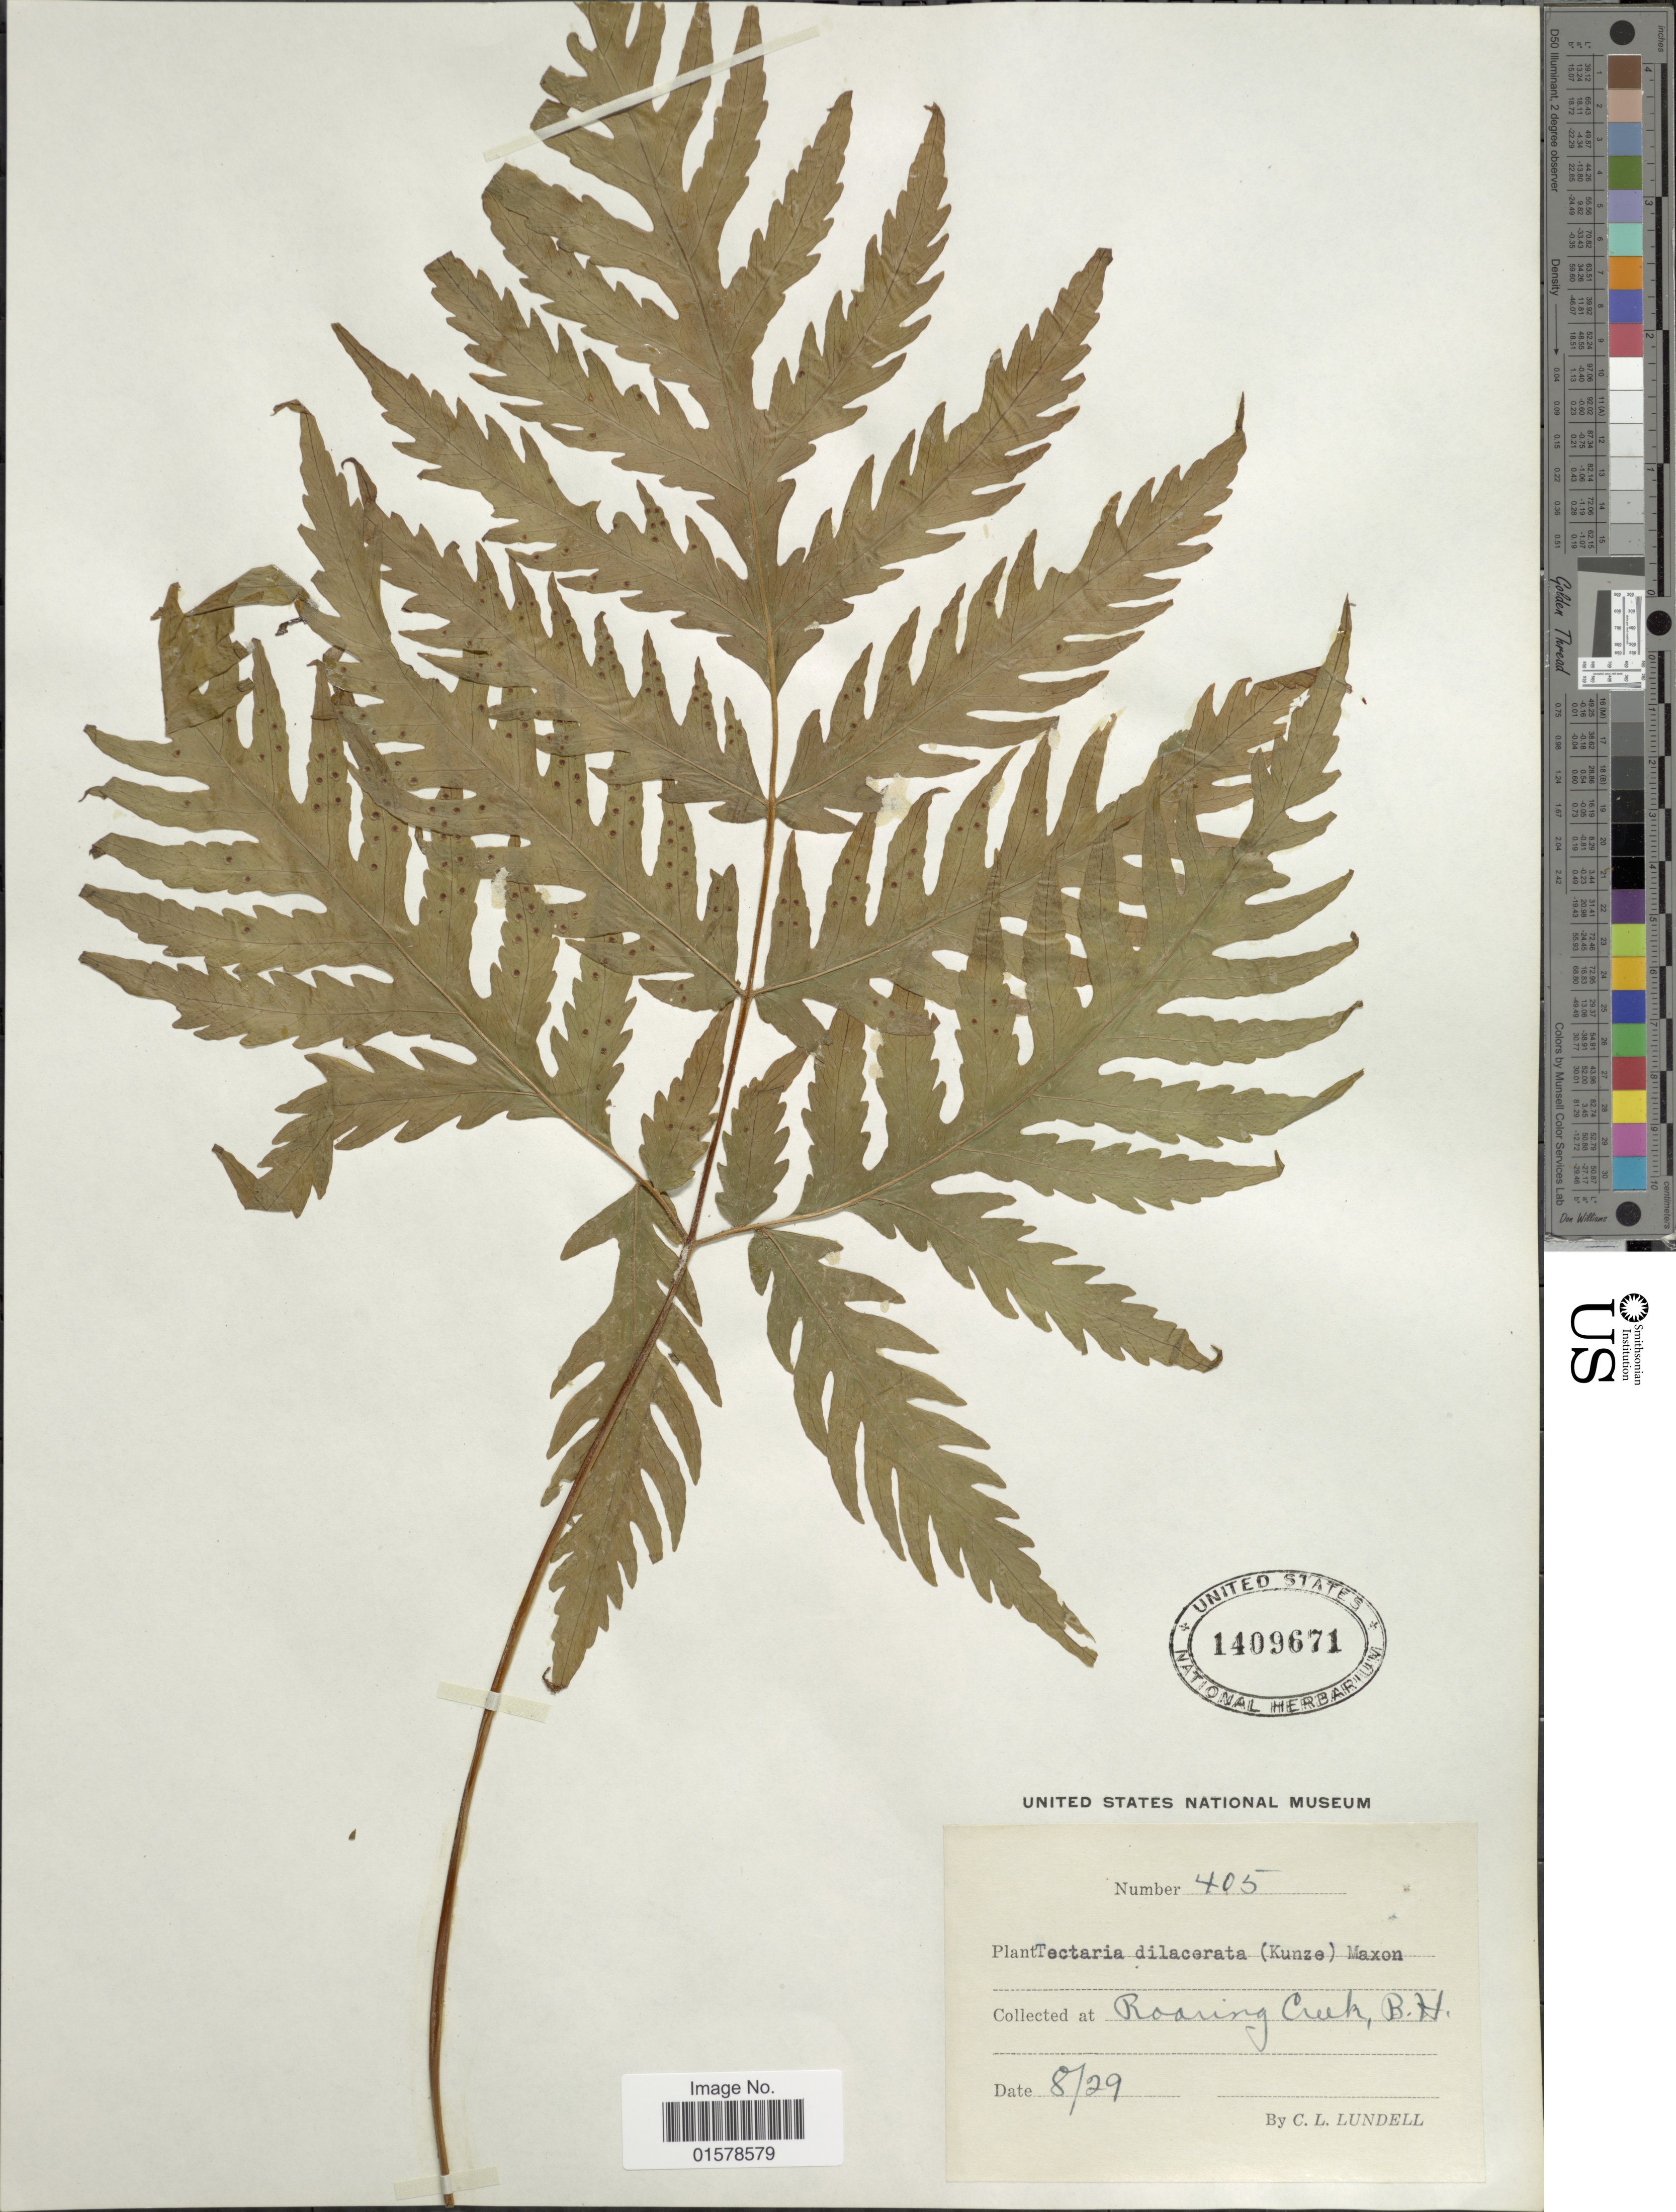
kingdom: Plantae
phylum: Tracheophyta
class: Polypodiopsida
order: Polypodiales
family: Tectariaceae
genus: Tectaria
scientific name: Tectaria mexicana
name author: (Fée) C.V. Morton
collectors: C. L. Lundell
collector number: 405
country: Belize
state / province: Cayo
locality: Roaring Creek, B. H.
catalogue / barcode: US 1409671